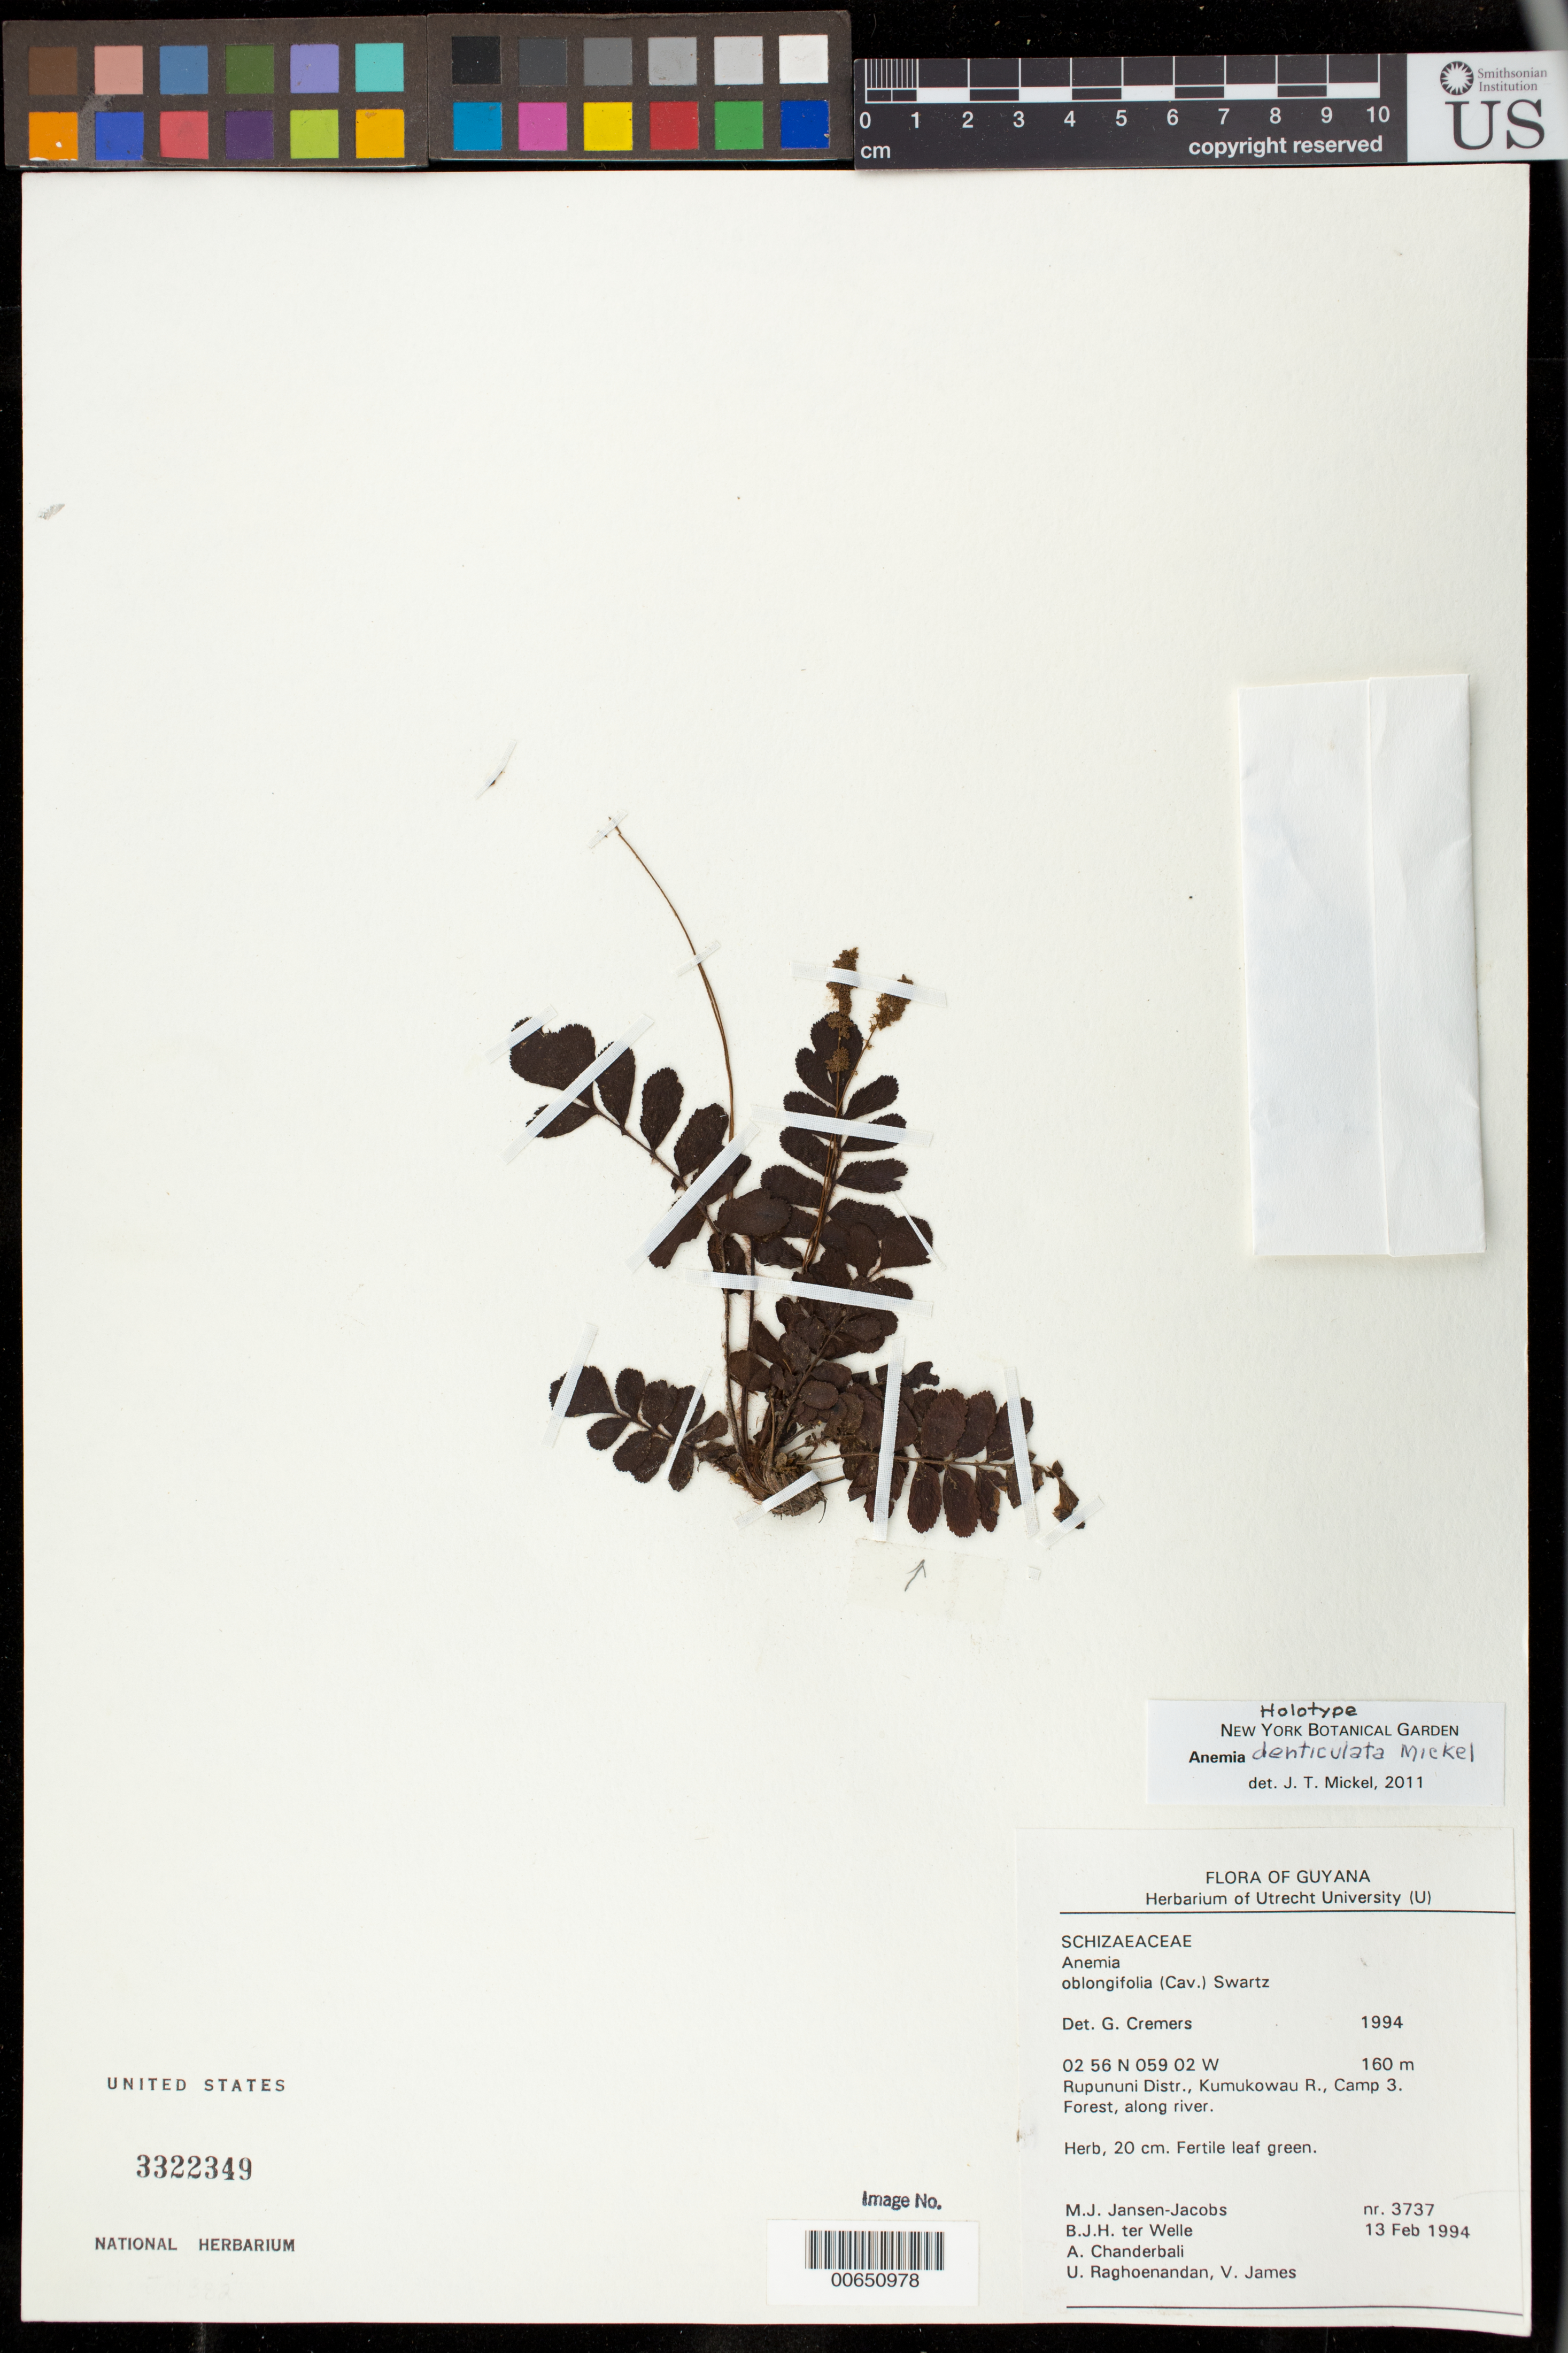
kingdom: Plantae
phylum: Tracheophyta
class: Polypodiopsida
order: Schizaeales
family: Anemiaceae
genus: Anemia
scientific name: Anemia denticulata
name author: Mickel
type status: Isotype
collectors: M. J. Jansen-Jacobs, B. Welle, A. S. Chanderbali, U. Raghoenandan & V. James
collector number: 3737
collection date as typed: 13-Feb-94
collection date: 1994-02-13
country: Guyana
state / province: U. Takutu-U. Essequibo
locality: Rupununi Distr., Kumukowau R., Camp 3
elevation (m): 160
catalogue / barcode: US 3322349